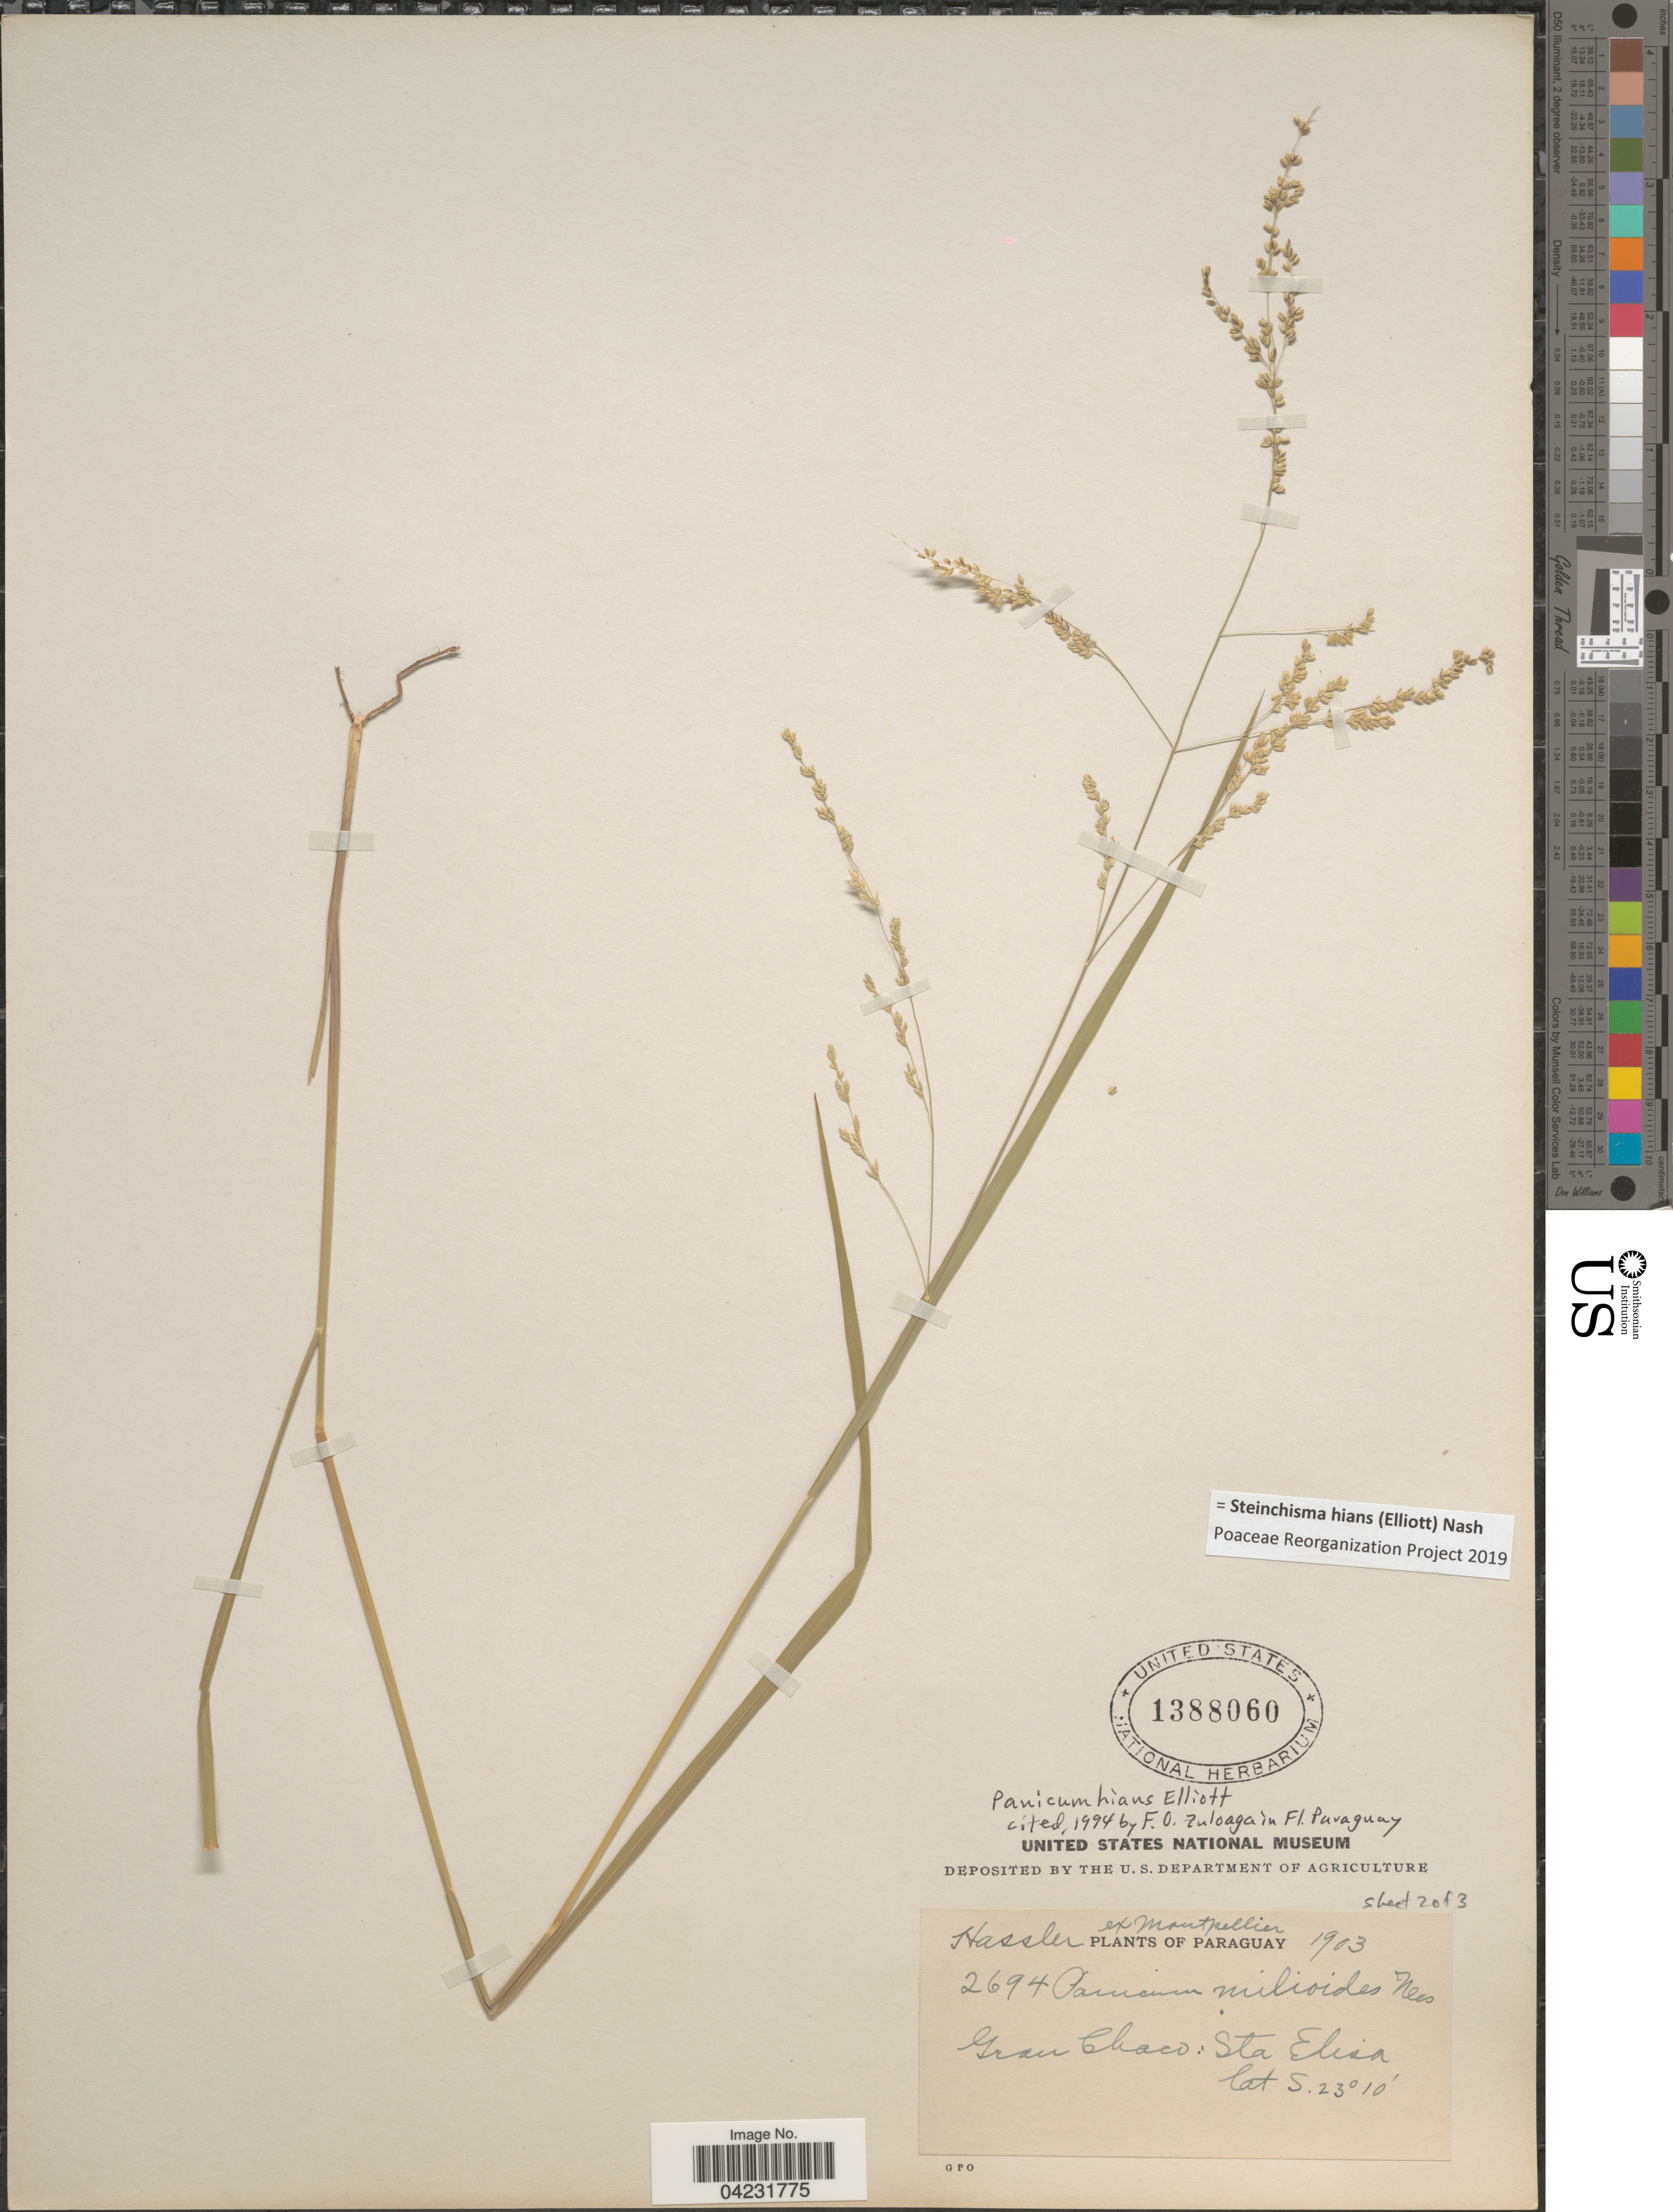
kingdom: Plantae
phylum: Tracheophyta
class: Liliopsida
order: Poales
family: Poaceae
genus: Steinchisma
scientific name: Steinchisma hians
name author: (Elliott) Nash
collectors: Hassler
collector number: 2694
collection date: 1903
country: Paraguay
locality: Gran Chaco: Sta Elisa.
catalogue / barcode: US 1388060